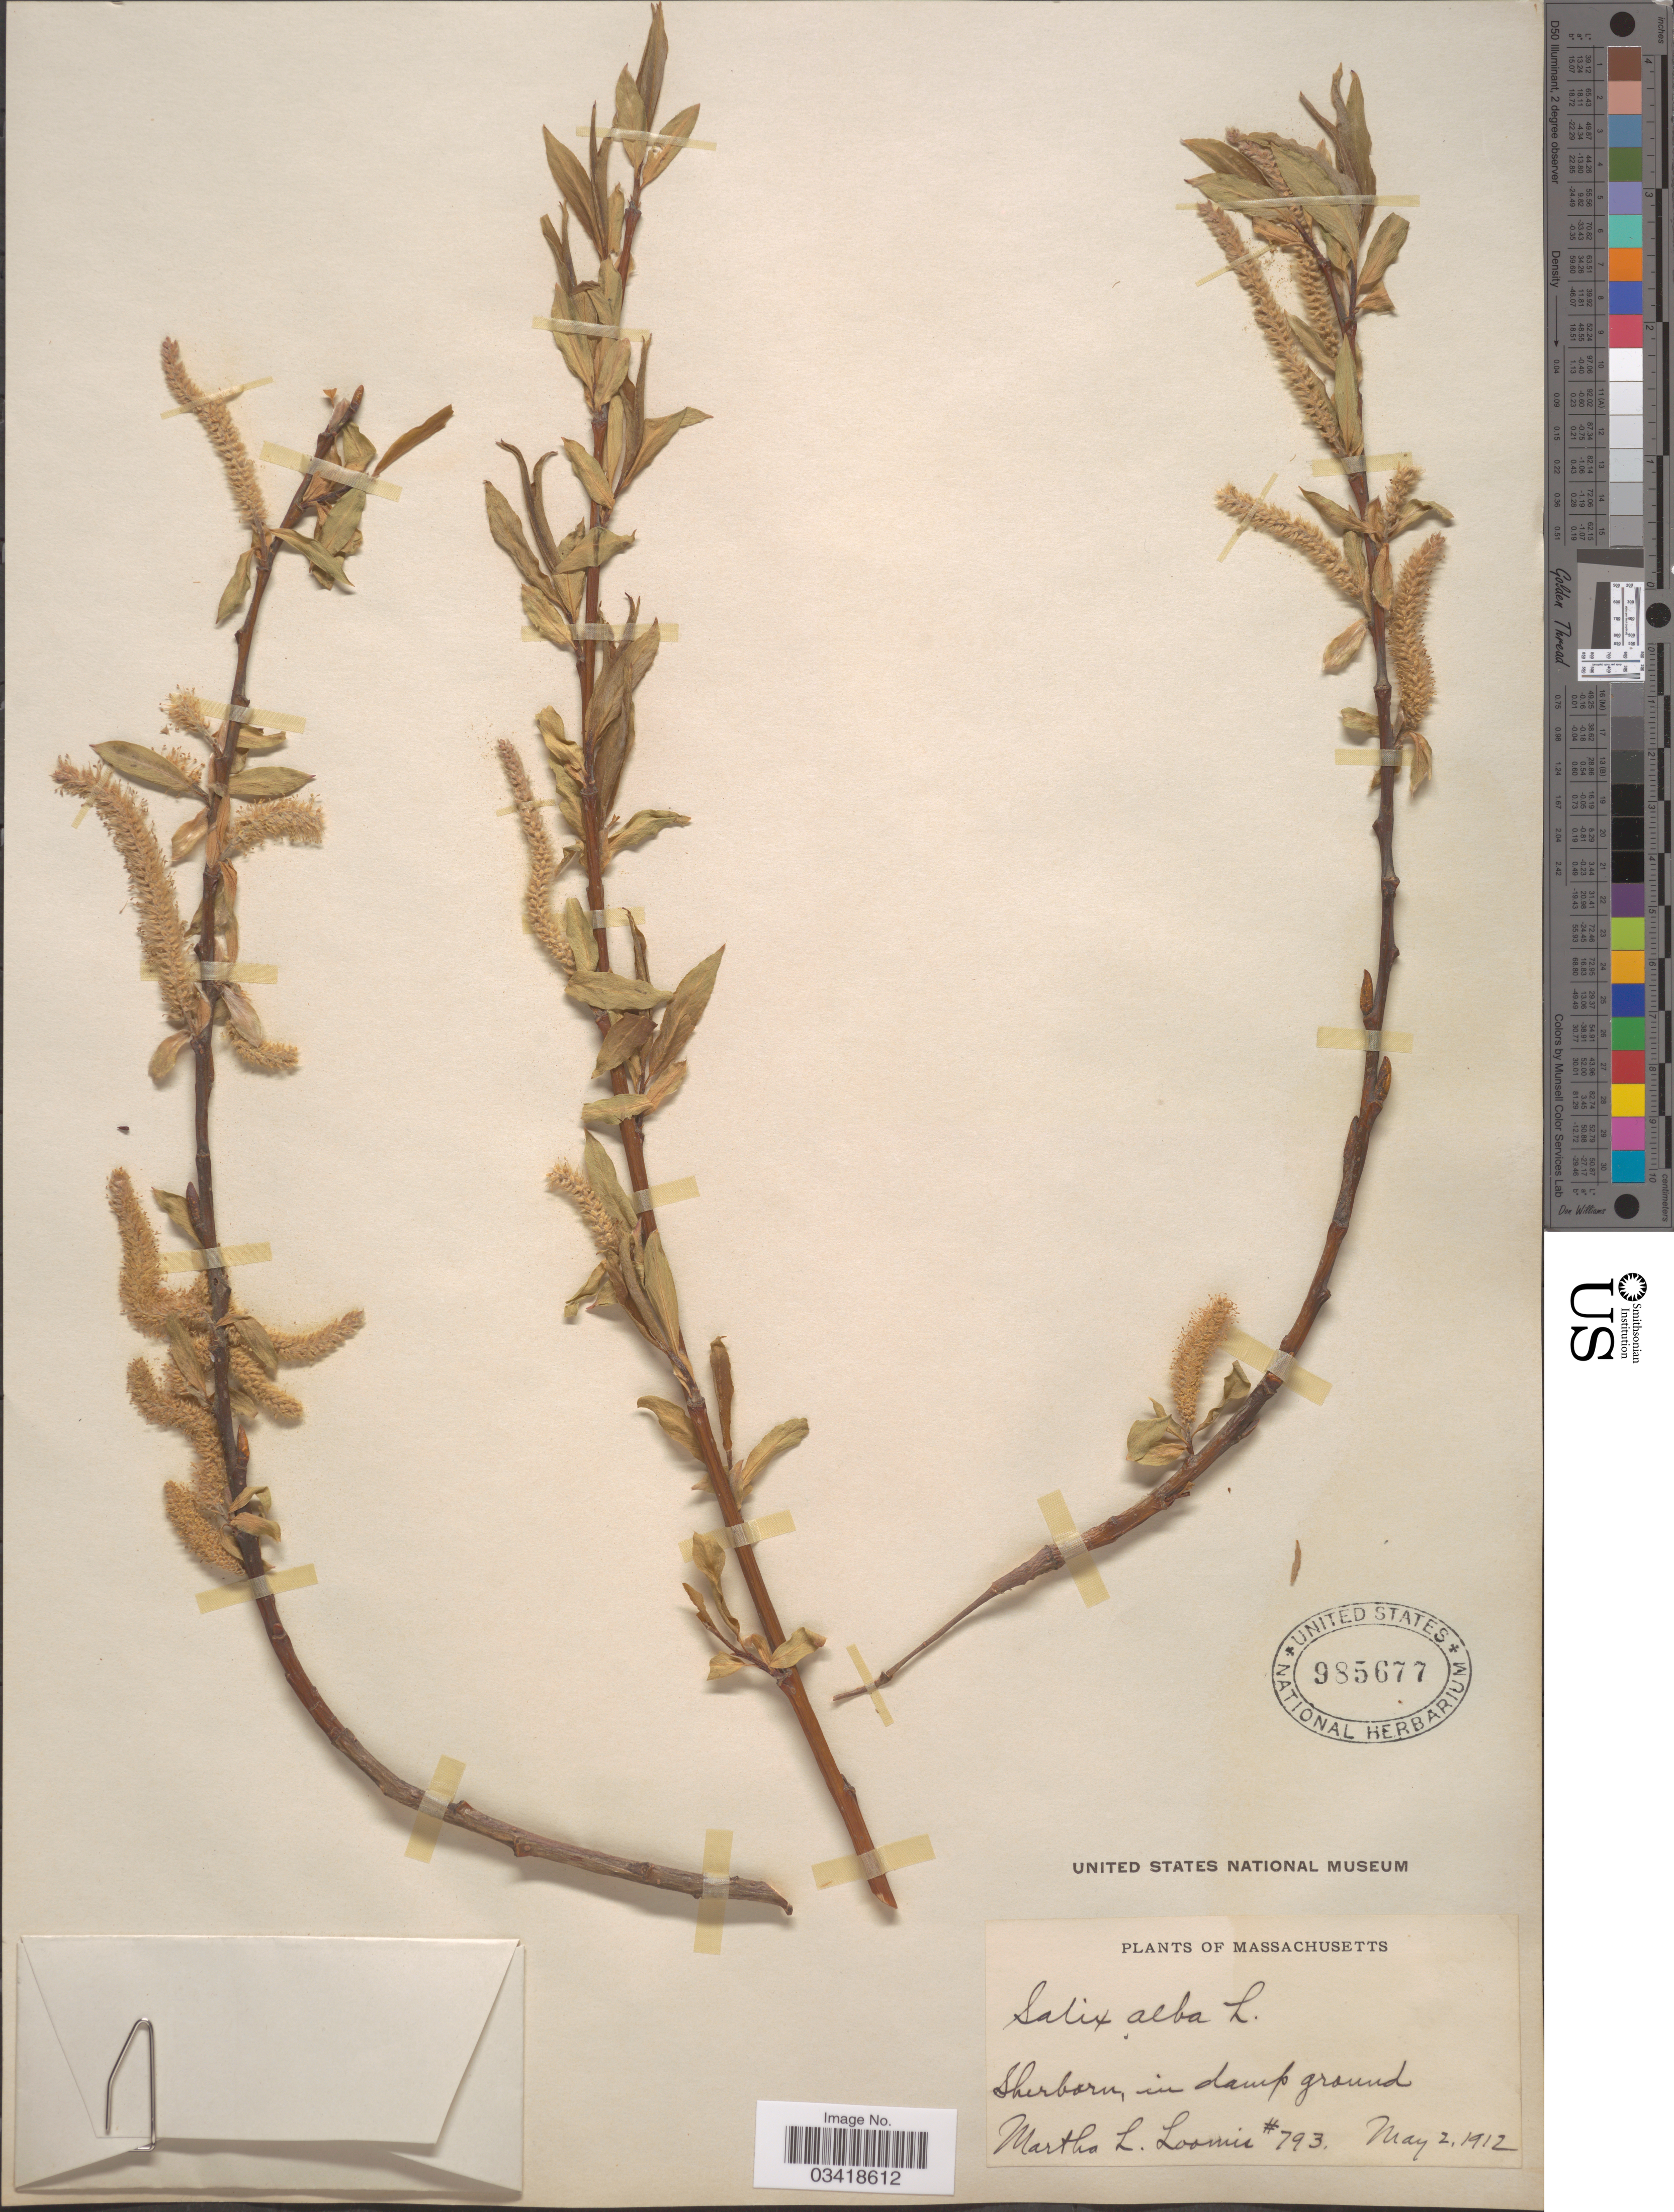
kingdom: Plantae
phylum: Tracheophyta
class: Magnoliopsida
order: Malpighiales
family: Salicaceae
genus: Salix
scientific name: Salix alba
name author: L.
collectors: M. L. Loomis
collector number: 793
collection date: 1912-05-02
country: United States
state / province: Massachusetts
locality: Sherborn, in damp ground.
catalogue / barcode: US 985677